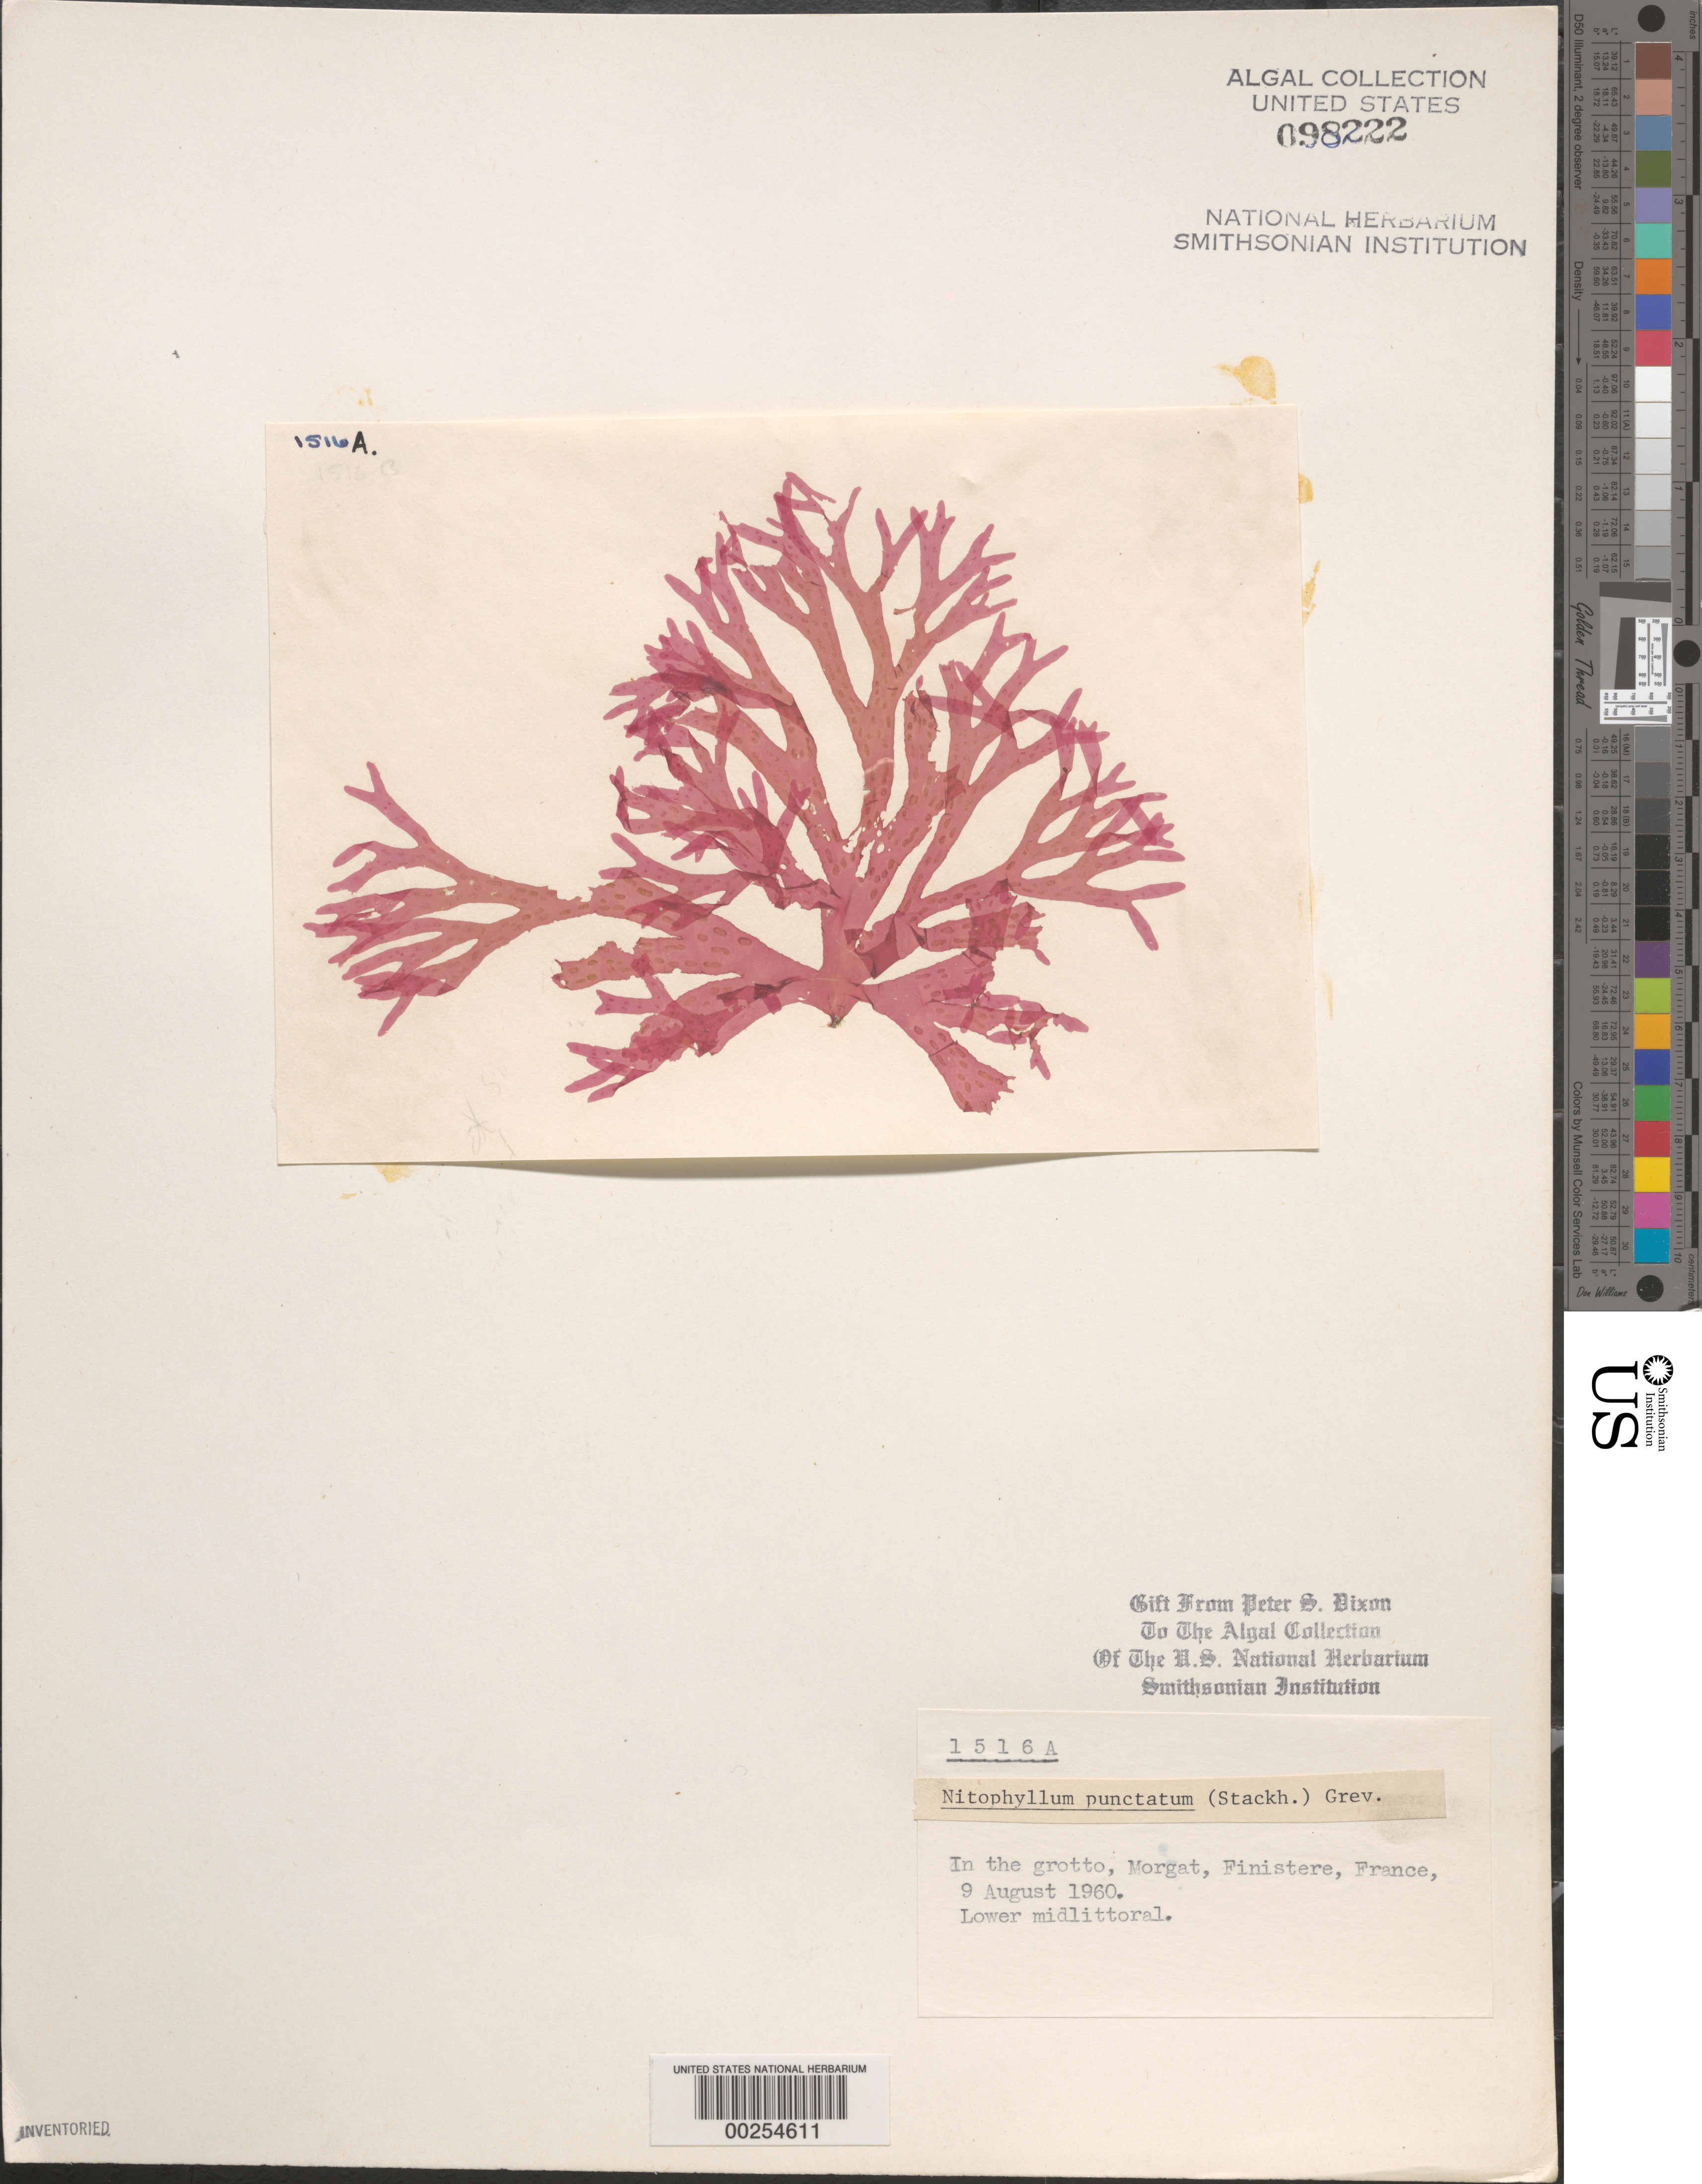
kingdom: Plantae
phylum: Rhodophyta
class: Florideophyceae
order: Ceramiales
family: Delesseriaceae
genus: Nitophyllum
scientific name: Nitophyllum punctatum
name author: (Stackh.) Grev.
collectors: P. S. Dixon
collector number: PSD 1516a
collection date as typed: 09 Aug 1960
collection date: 1960-08-09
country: France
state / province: Bretagne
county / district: Finistère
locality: Morgat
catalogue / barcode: US 98222